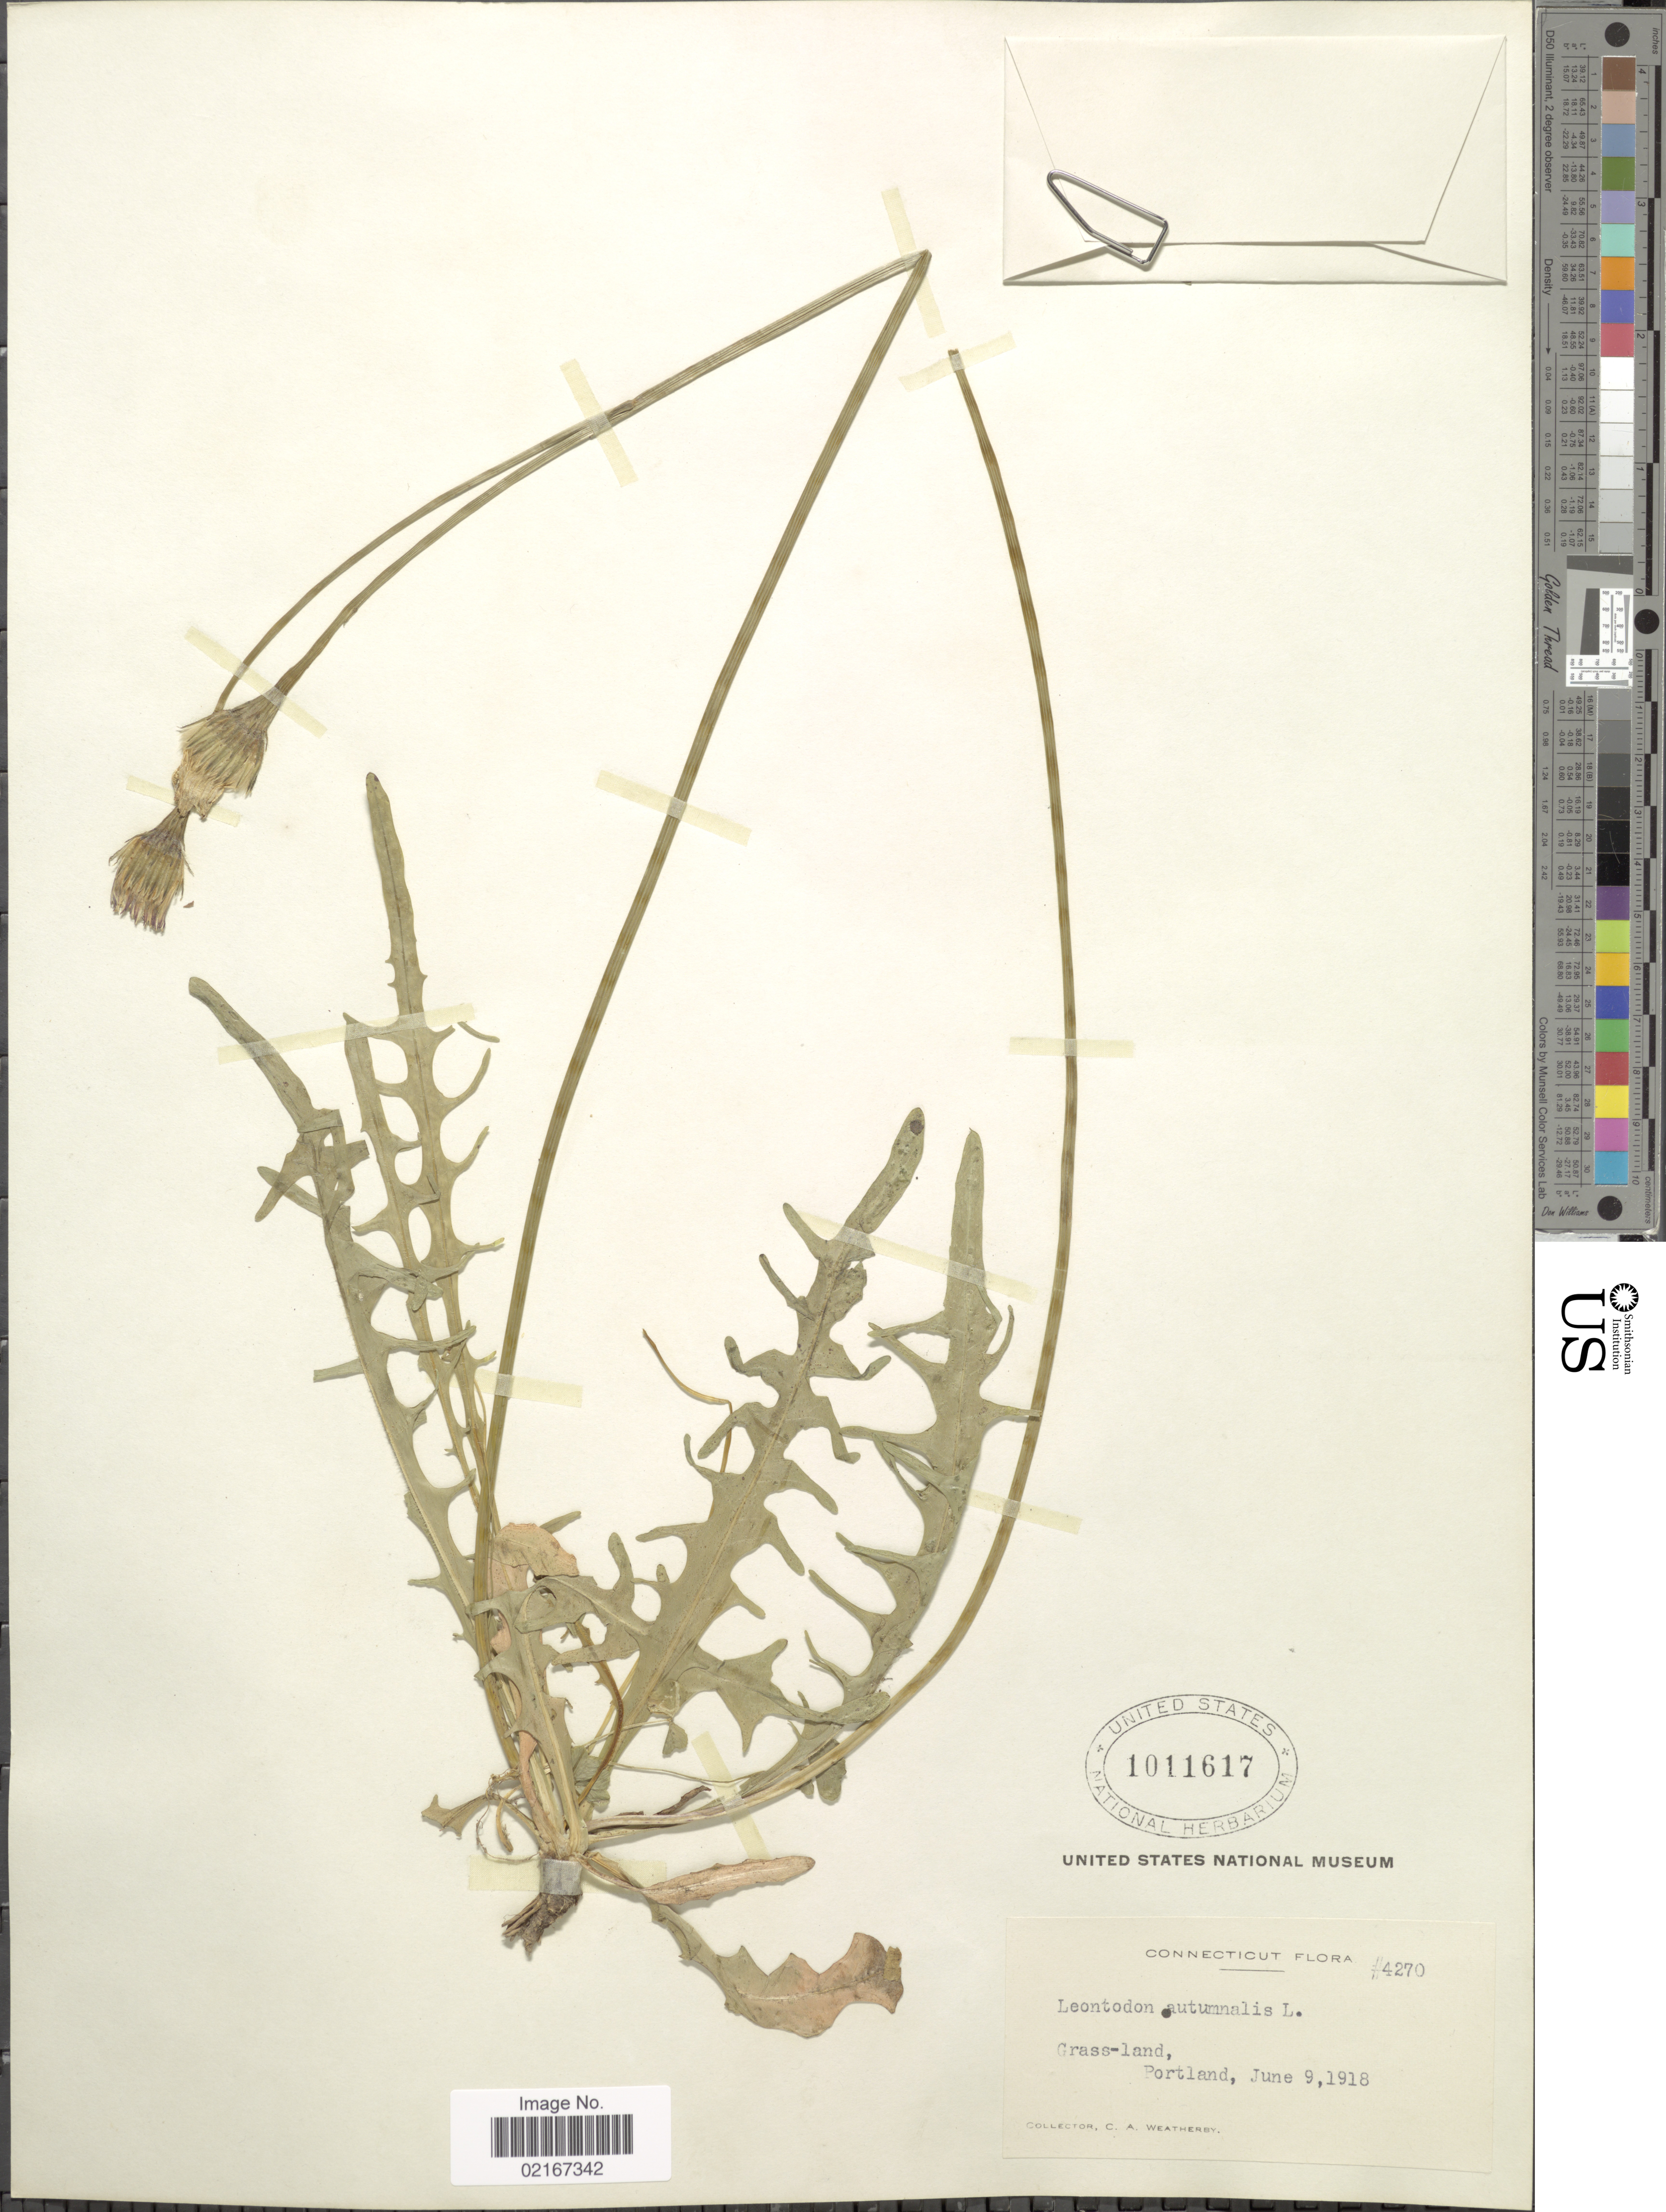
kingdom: Plantae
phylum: Tracheophyta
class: Magnoliopsida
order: Asterales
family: Asteraceae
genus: Scorzoneroides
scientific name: Scorzoneroides autumnalis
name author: (L.) Moench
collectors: C. A. Weatherby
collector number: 4270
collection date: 1918-06-09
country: United States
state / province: Connecticut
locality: Portland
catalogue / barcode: US 1011617